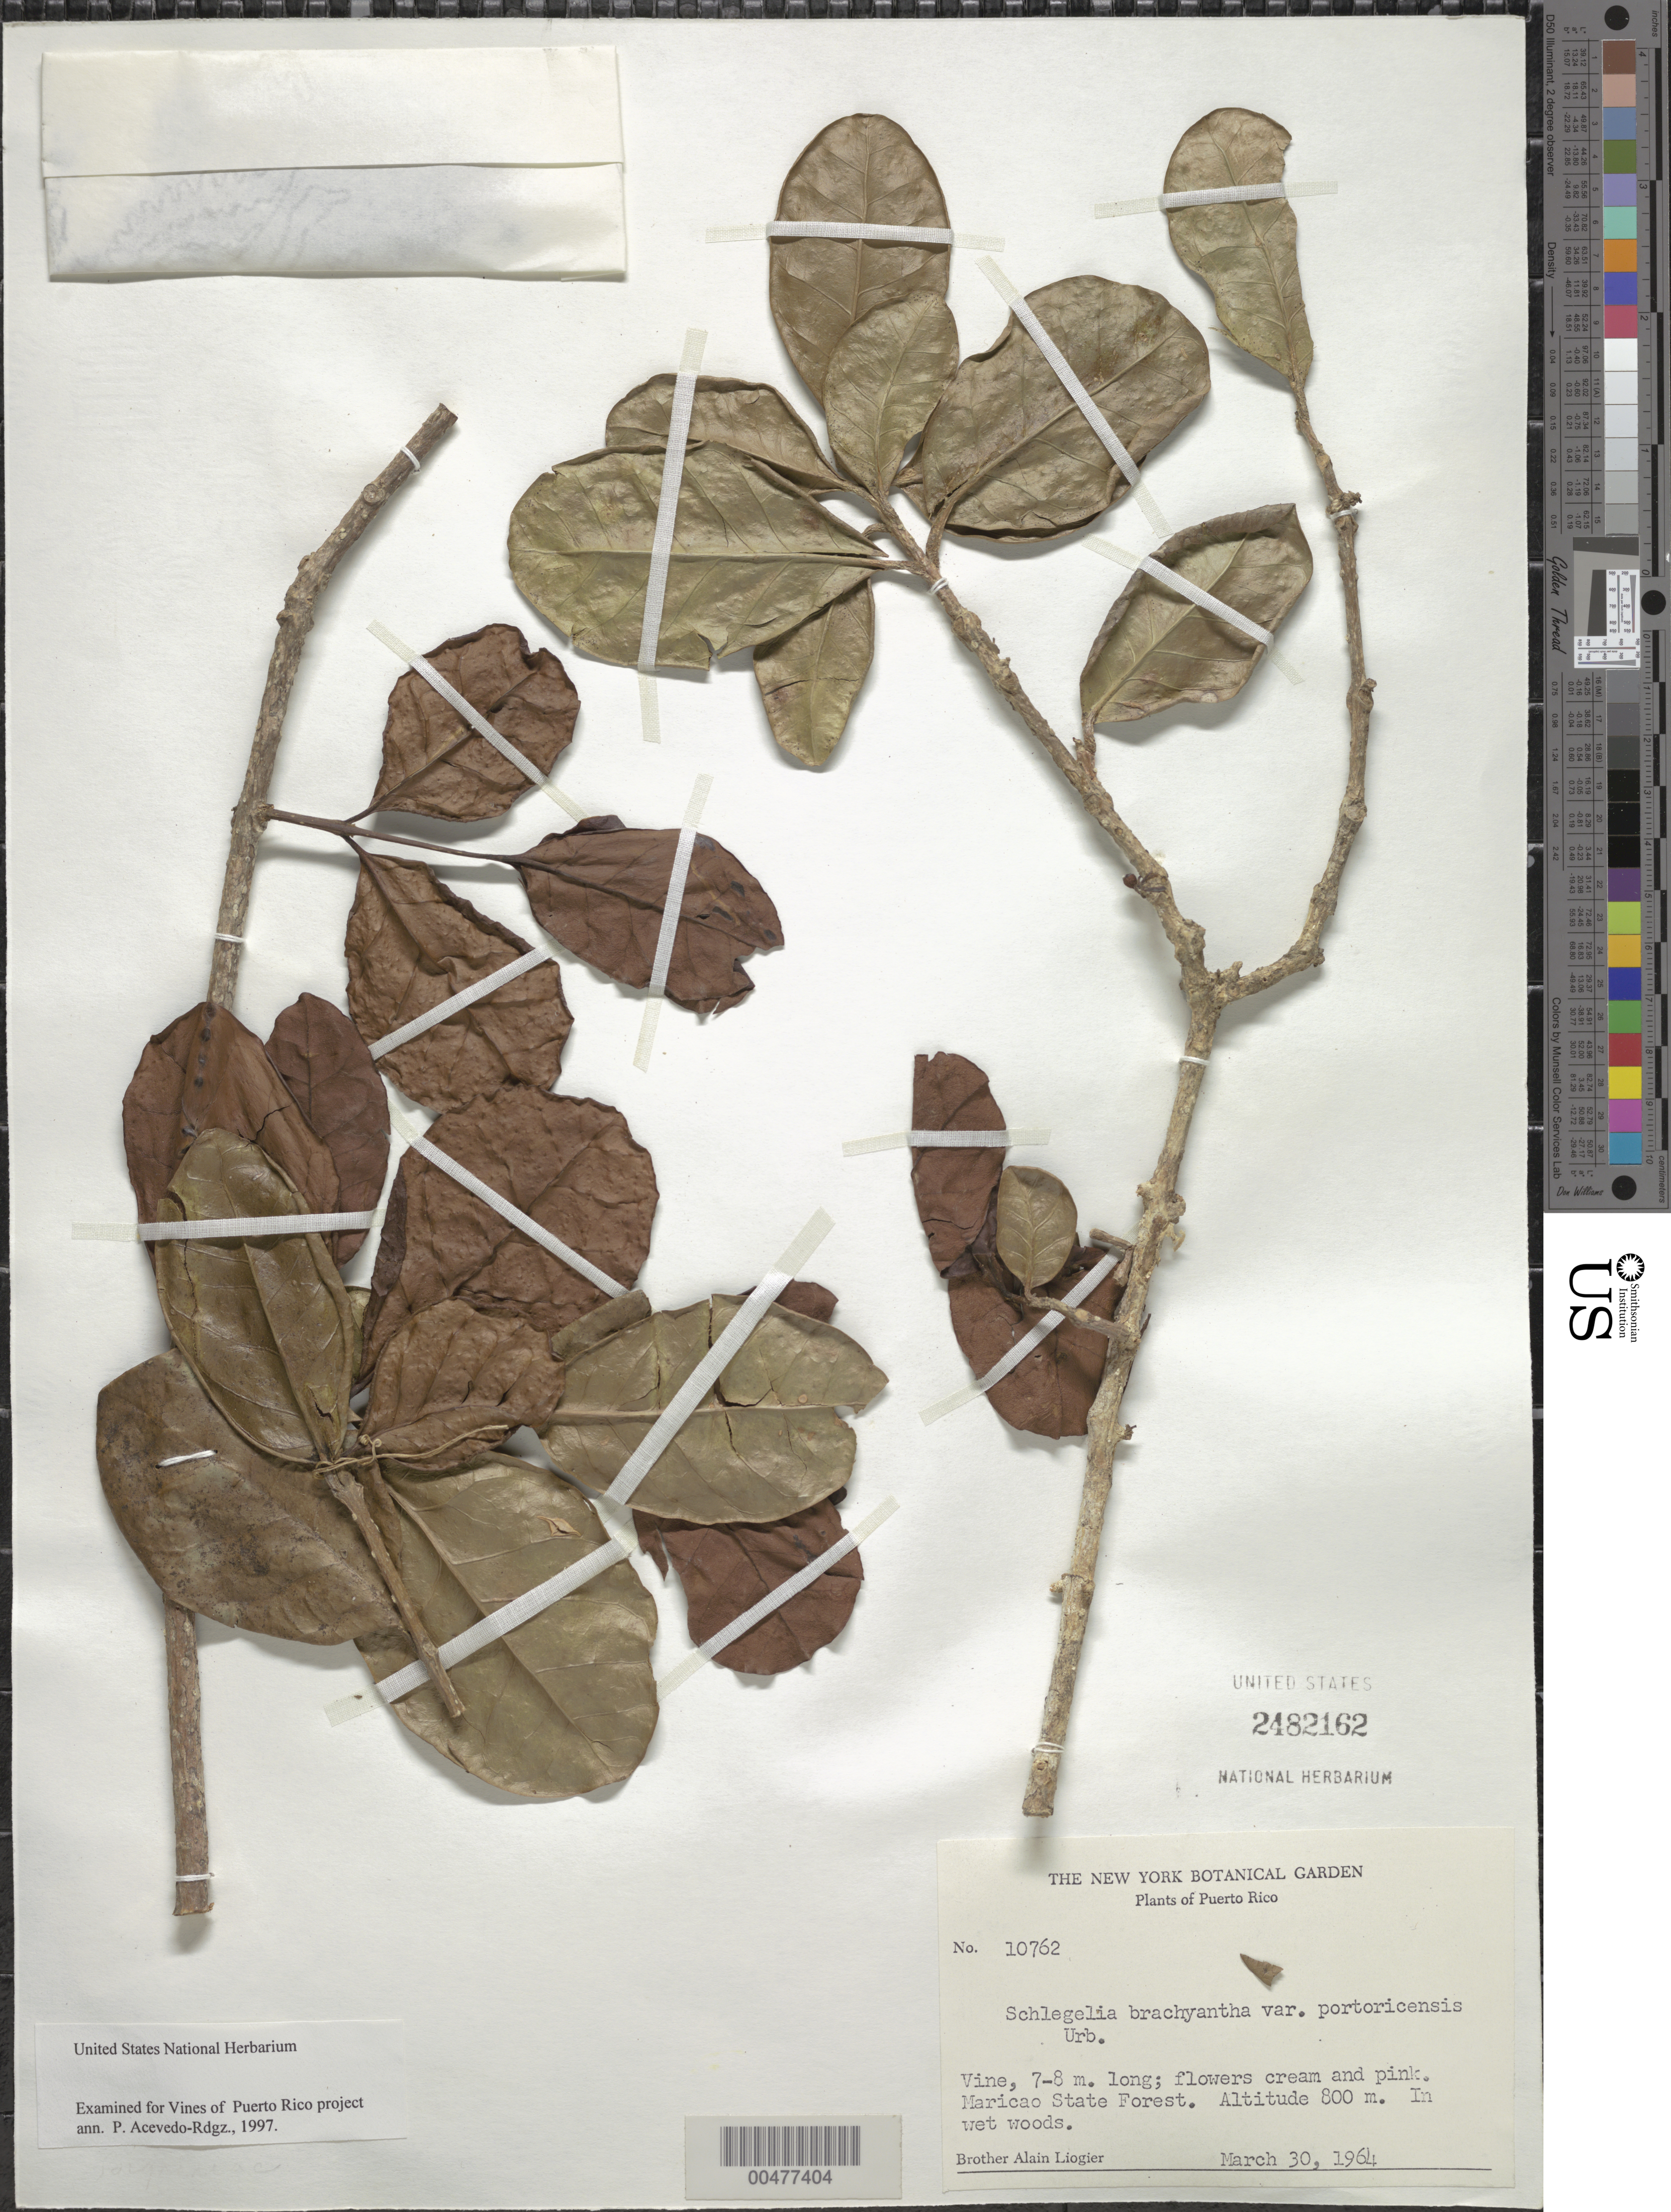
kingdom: Plantae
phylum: Tracheophyta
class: Magnoliopsida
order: Lamiales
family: Schlegeliaceae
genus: Schlegelia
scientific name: Schlegelia brachyantha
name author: Griseb.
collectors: A. H. Liogier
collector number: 10762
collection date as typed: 30 Mar 1964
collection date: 1964-03-30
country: Puerto Rico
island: Greater Antilles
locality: Maricao State Forest. In wet woods.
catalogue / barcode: US 2482162